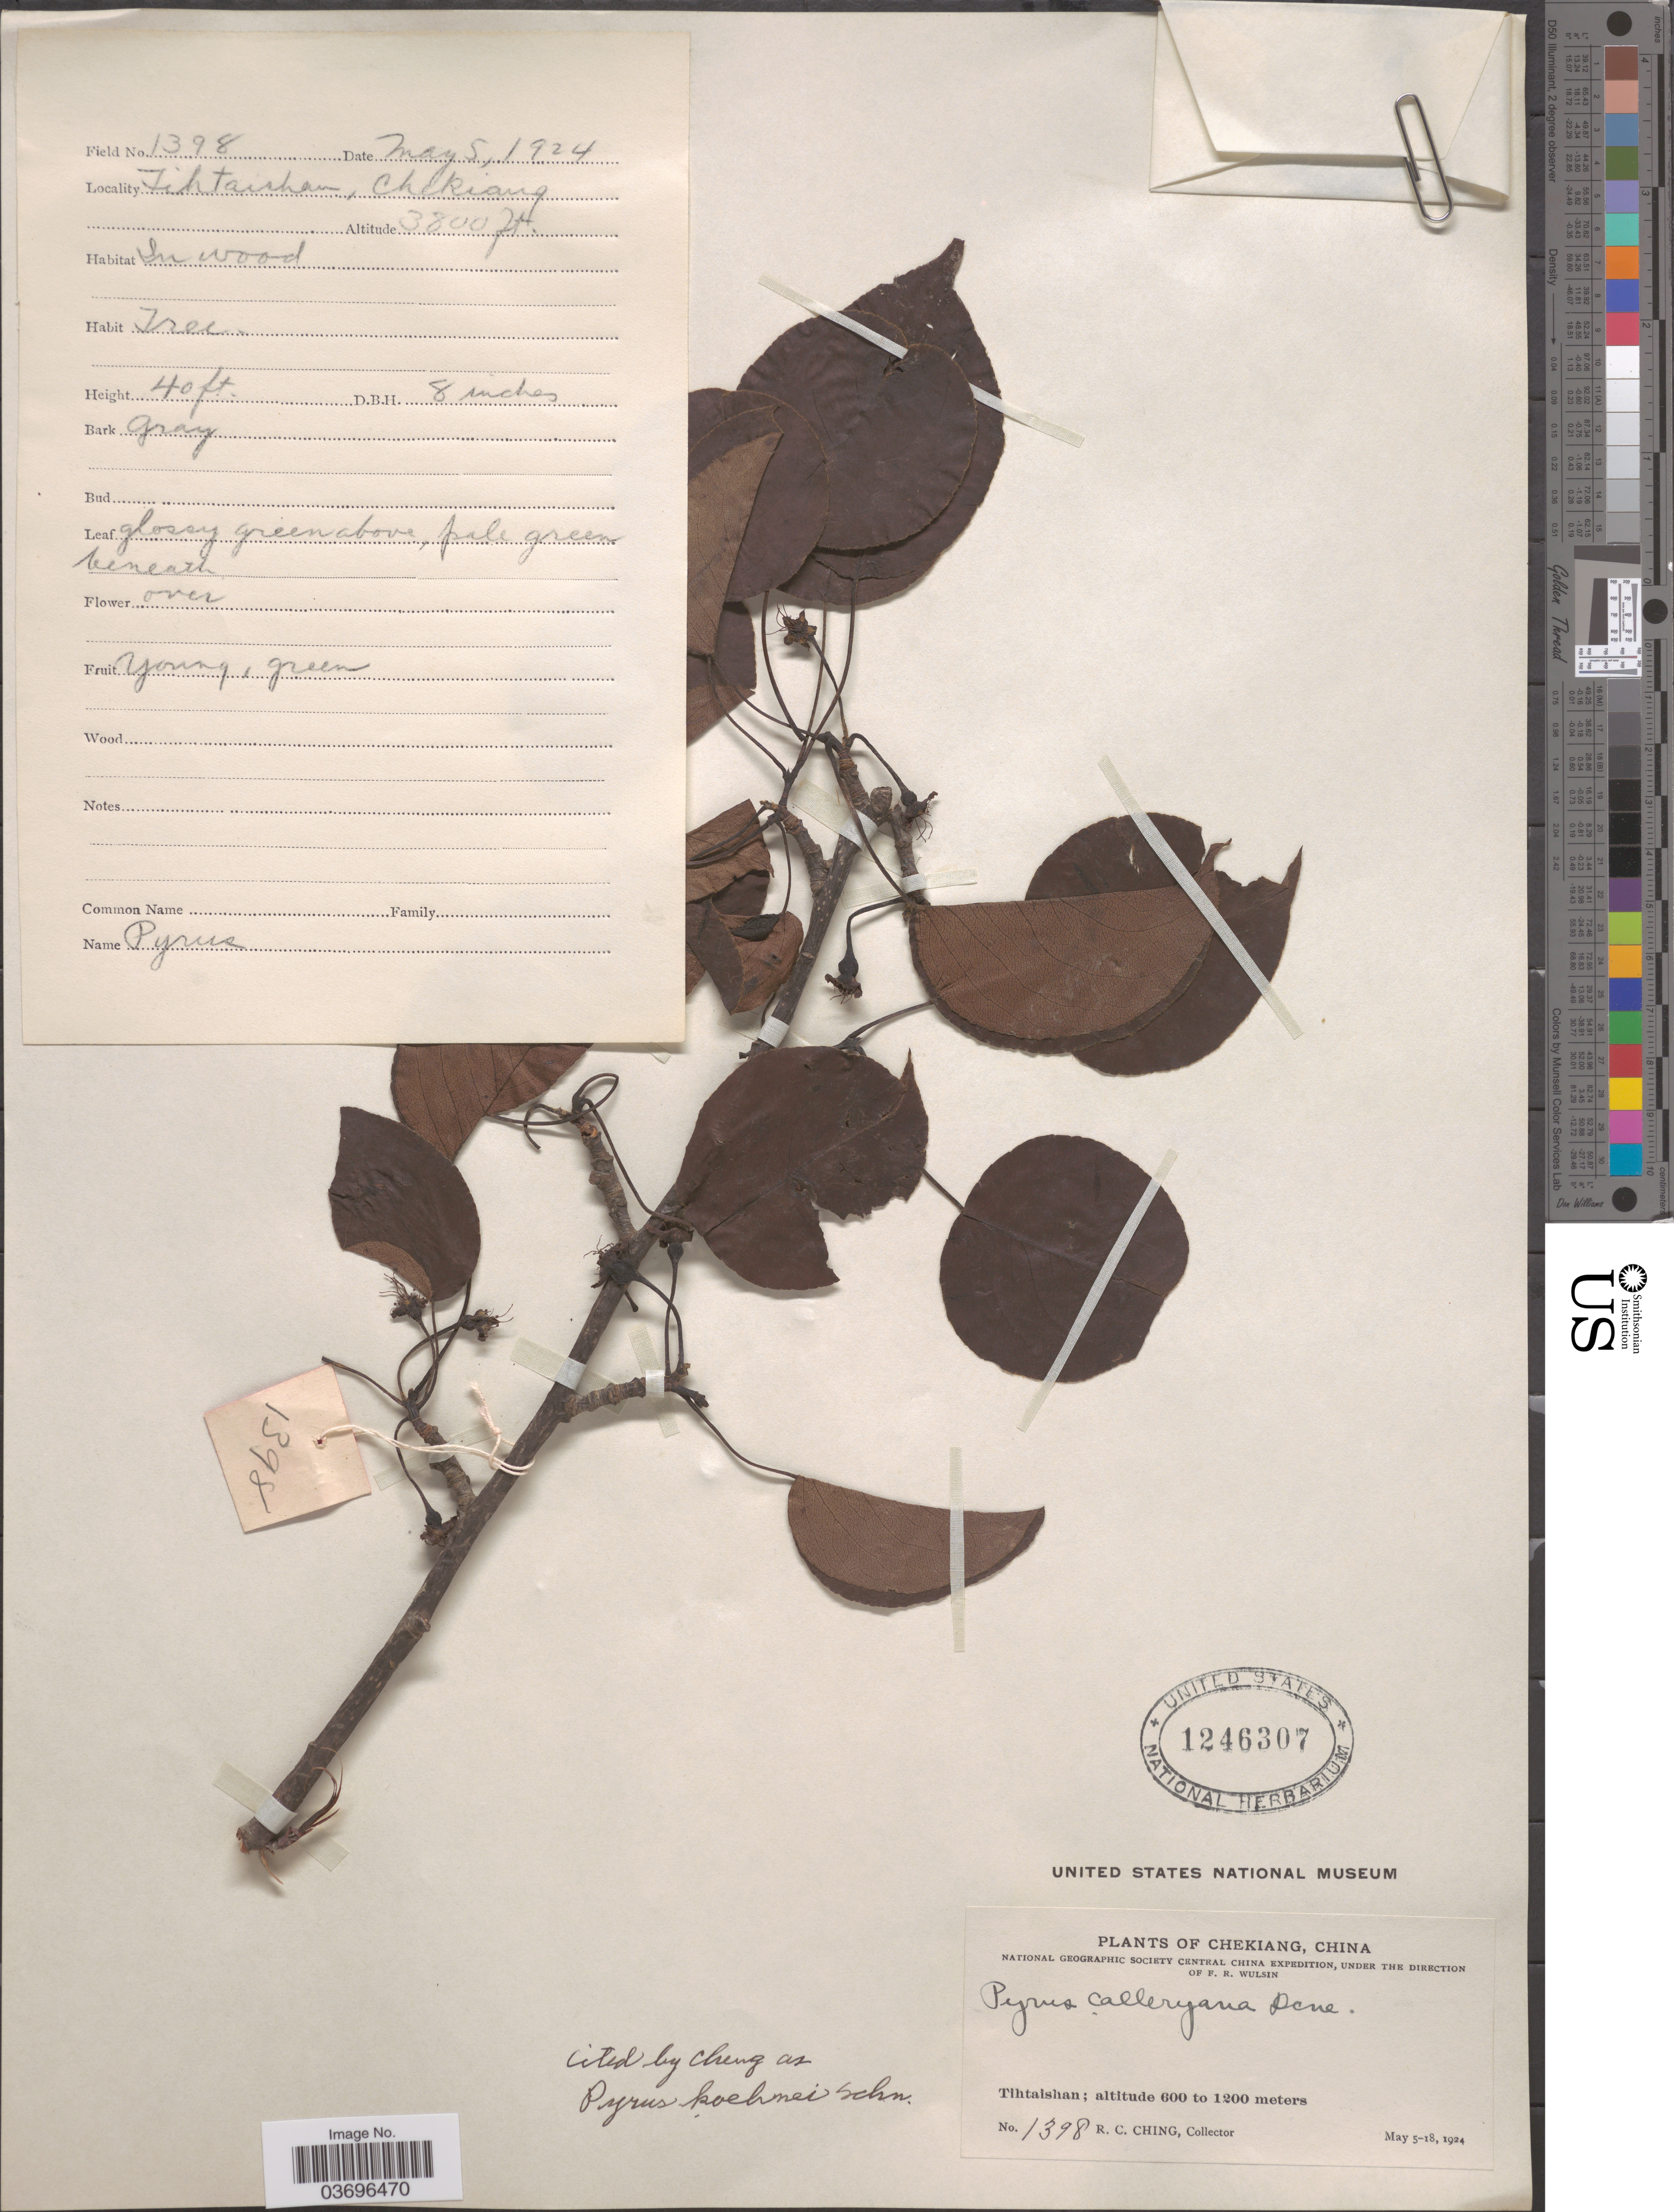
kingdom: Plantae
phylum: Tracheophyta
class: Magnoliopsida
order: Rosales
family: Rosaceae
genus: Pyrus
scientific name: Pyrus koehnei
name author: H. Lév.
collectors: R. C. Ching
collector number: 1398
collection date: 1924-05-05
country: China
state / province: Zhejiang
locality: Chekiang. Tihtaishan.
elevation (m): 1158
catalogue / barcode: US 1246307